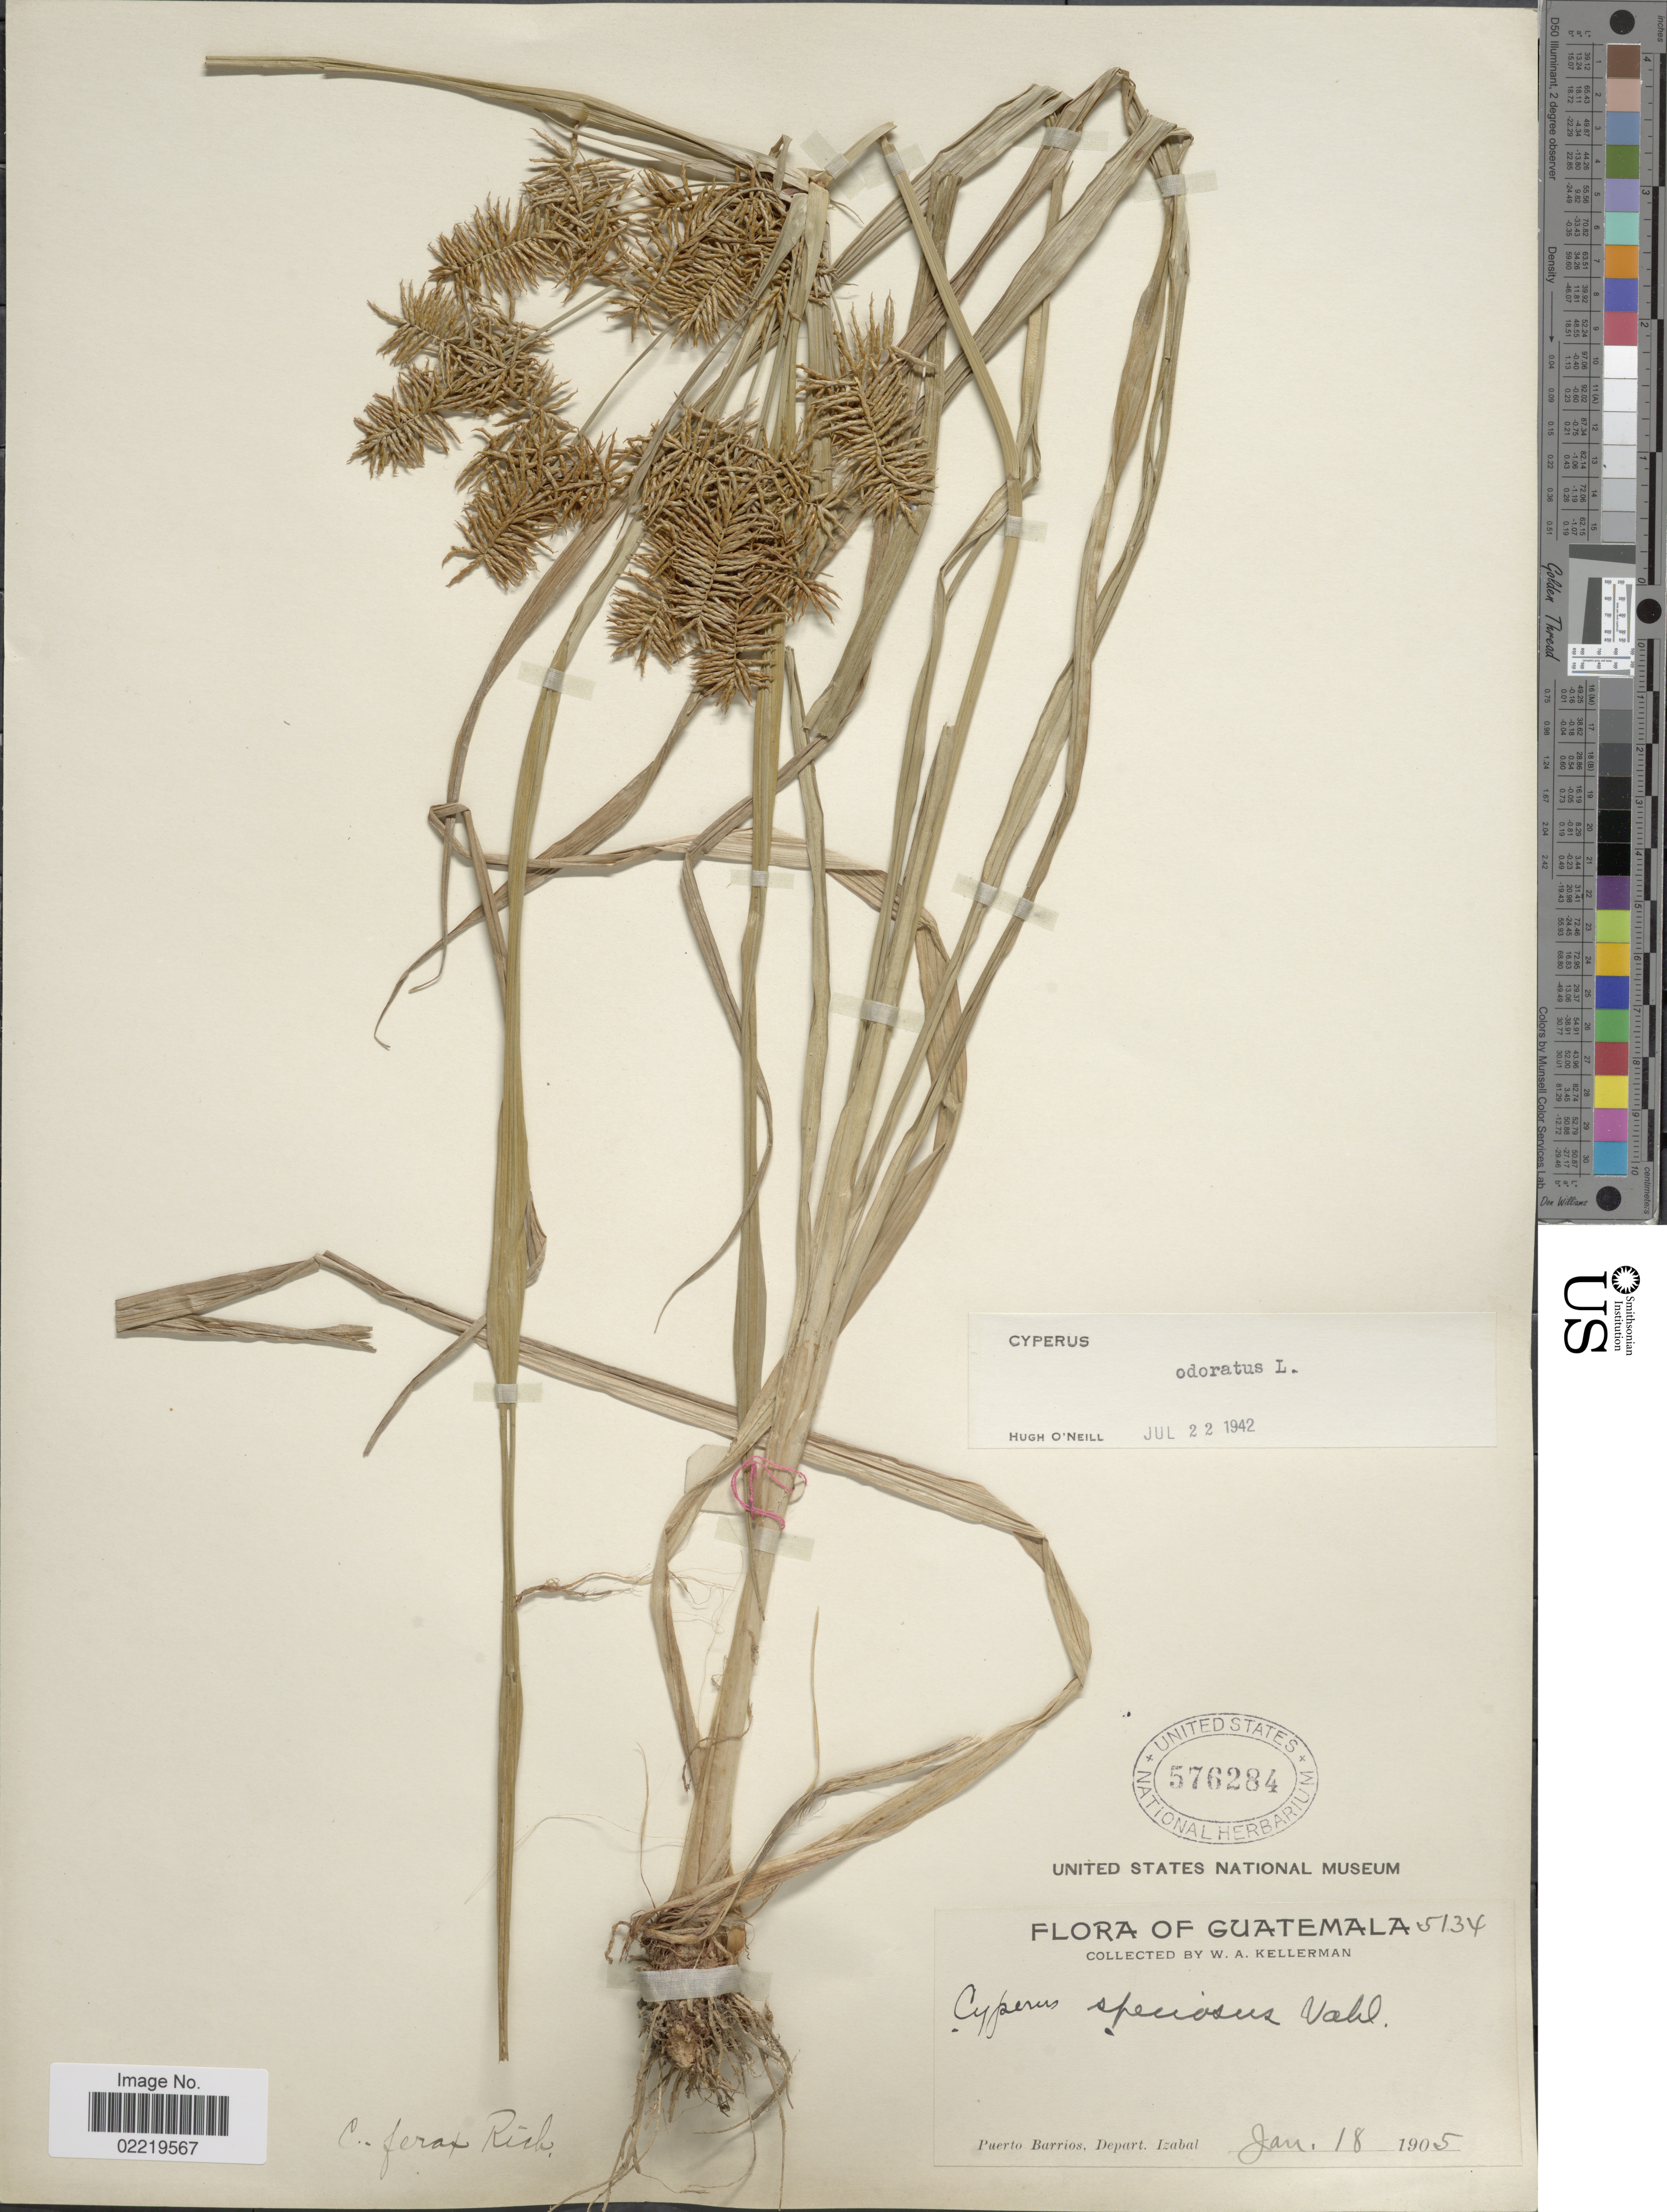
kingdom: Plantae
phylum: Tracheophyta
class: Liliopsida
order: Poales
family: Cyperaceae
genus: Cyperus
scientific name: Cyperus odoratus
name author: L.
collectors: W. Kellerman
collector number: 5134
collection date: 1905-01-18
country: Guatemala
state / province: Izabal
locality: Puerto Barrios.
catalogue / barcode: US 576284